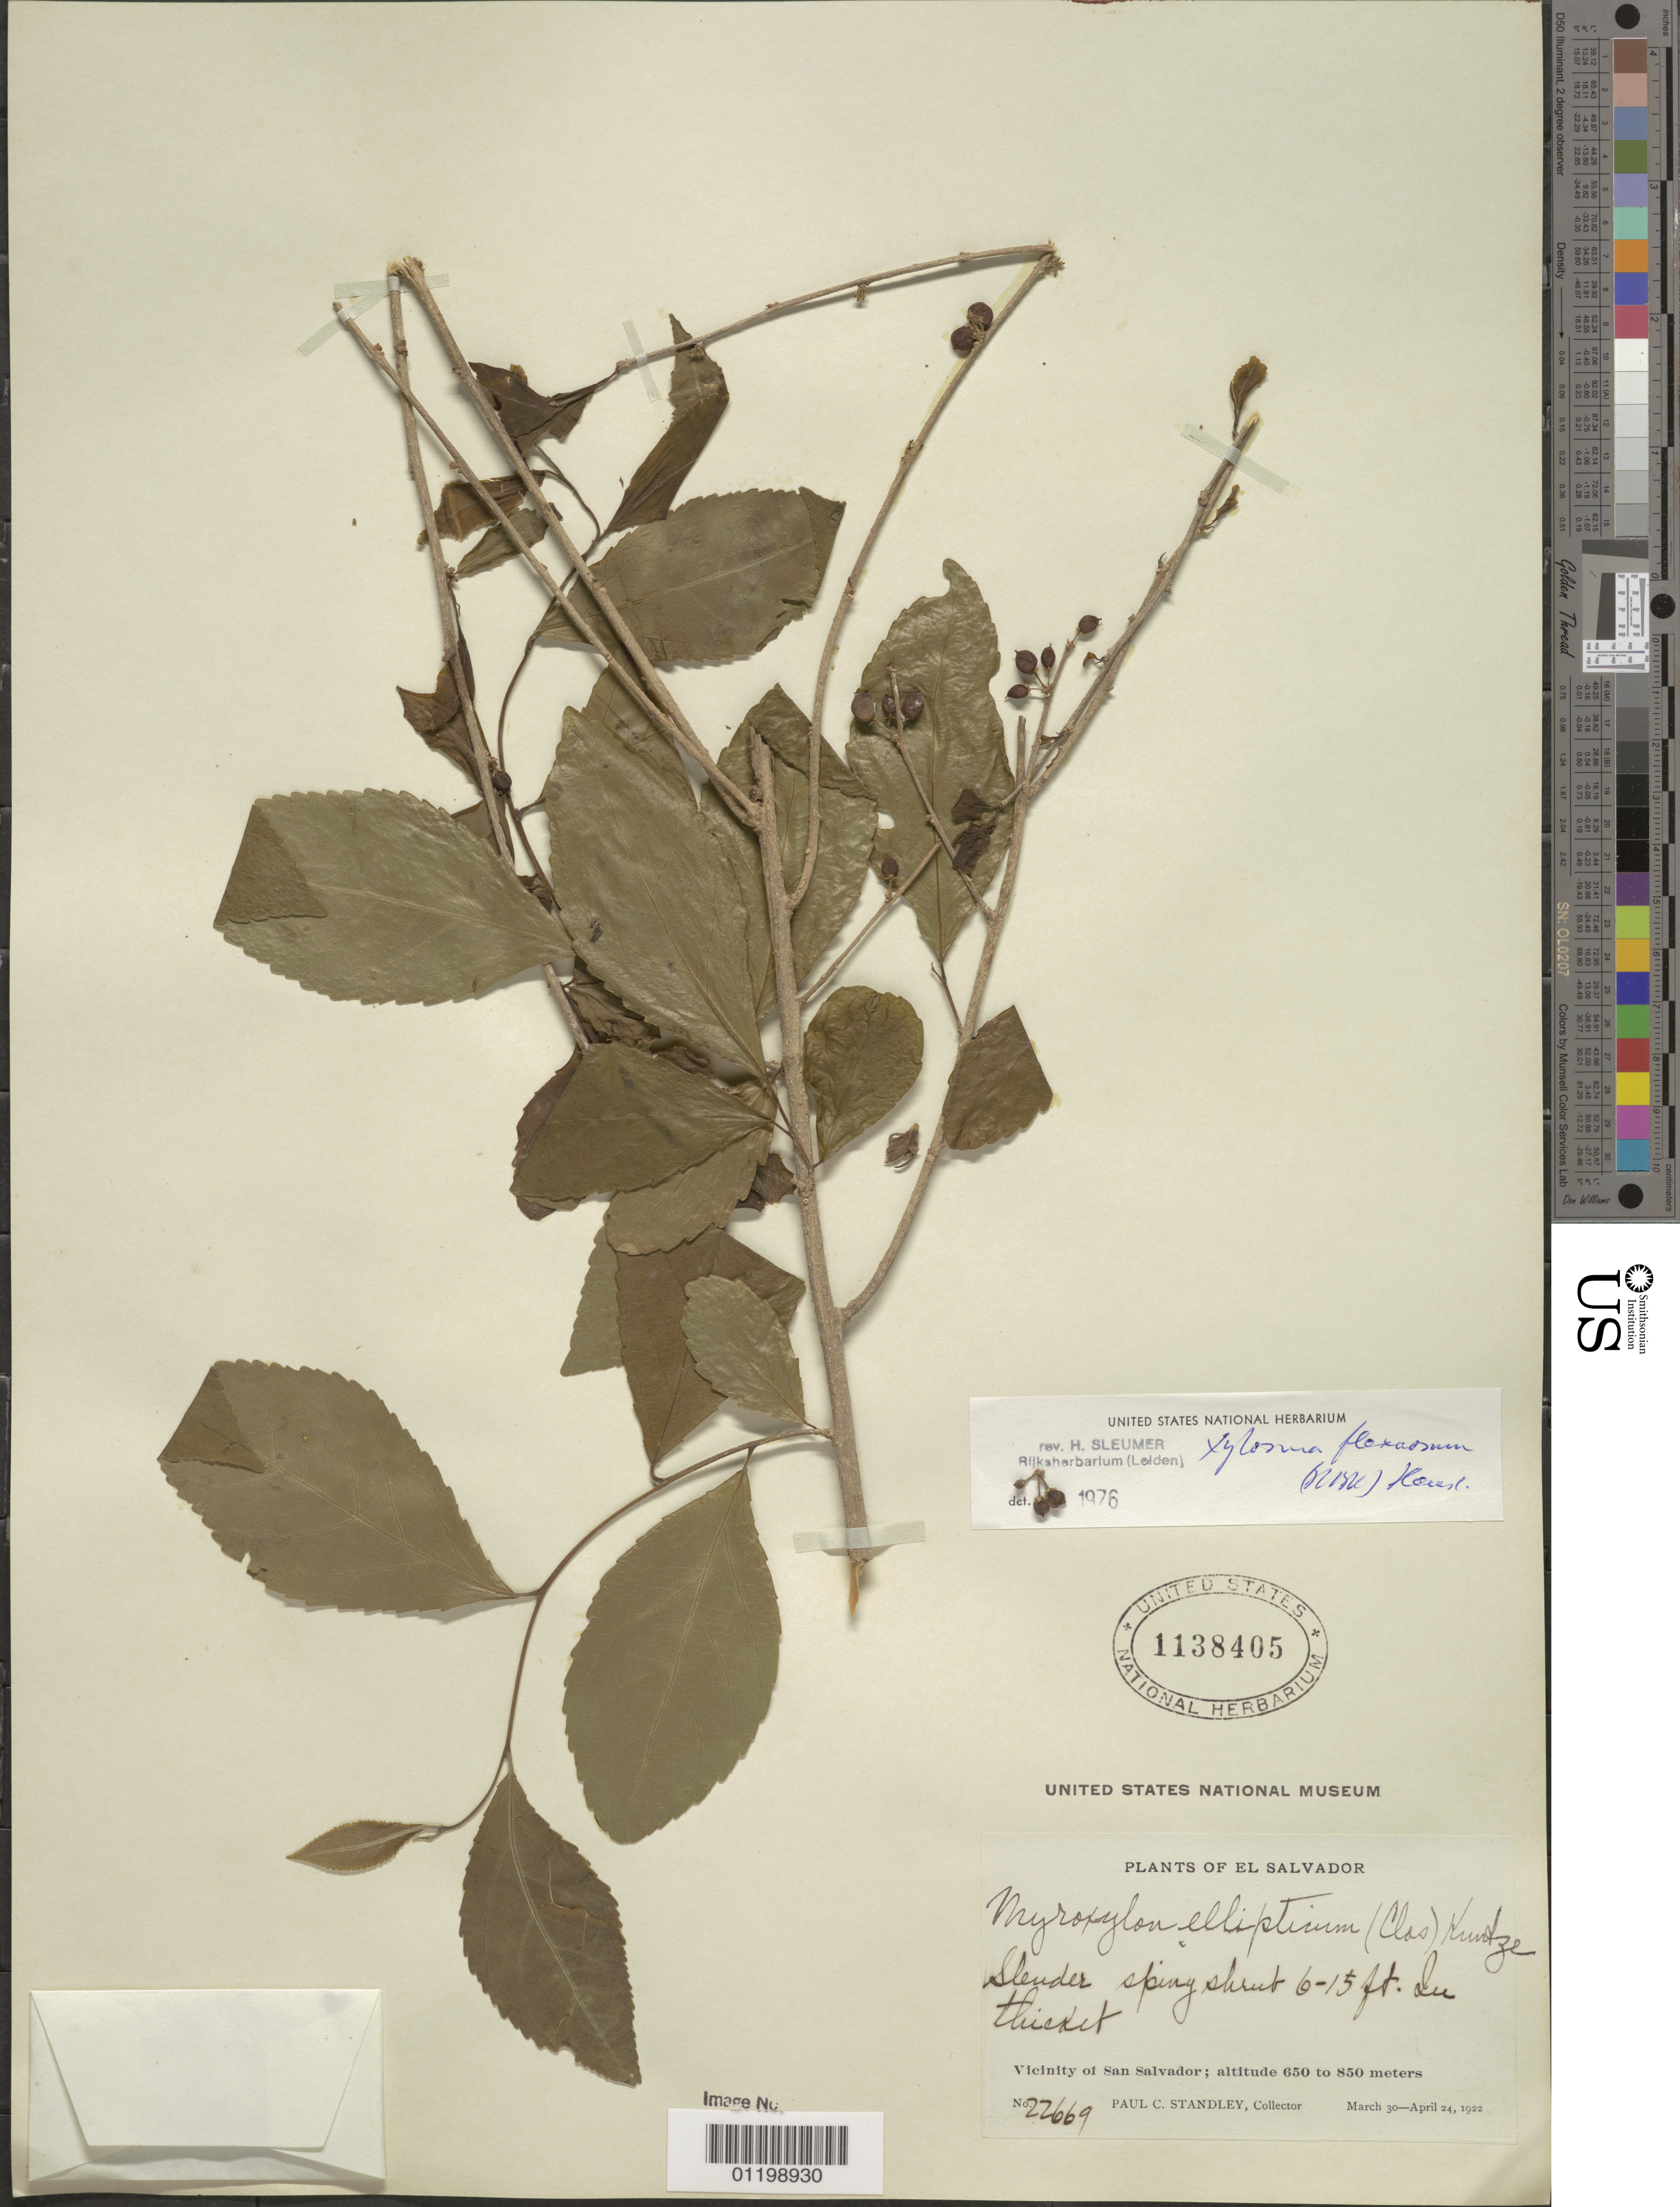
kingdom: Plantae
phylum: Tracheophyta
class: Magnoliopsida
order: Malpighiales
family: Salicaceae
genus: Xylosma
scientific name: Xylosma flexuosa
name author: (Kunth) Hemsl.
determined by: Sleumer, H. O.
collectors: P. C. Standley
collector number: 22669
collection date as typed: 30 Mar 1922 to 24 Apr 1922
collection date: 1922-03-30/1922-04-24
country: El Salvador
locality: Vicinity of San Salvador.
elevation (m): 650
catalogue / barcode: US 1138405